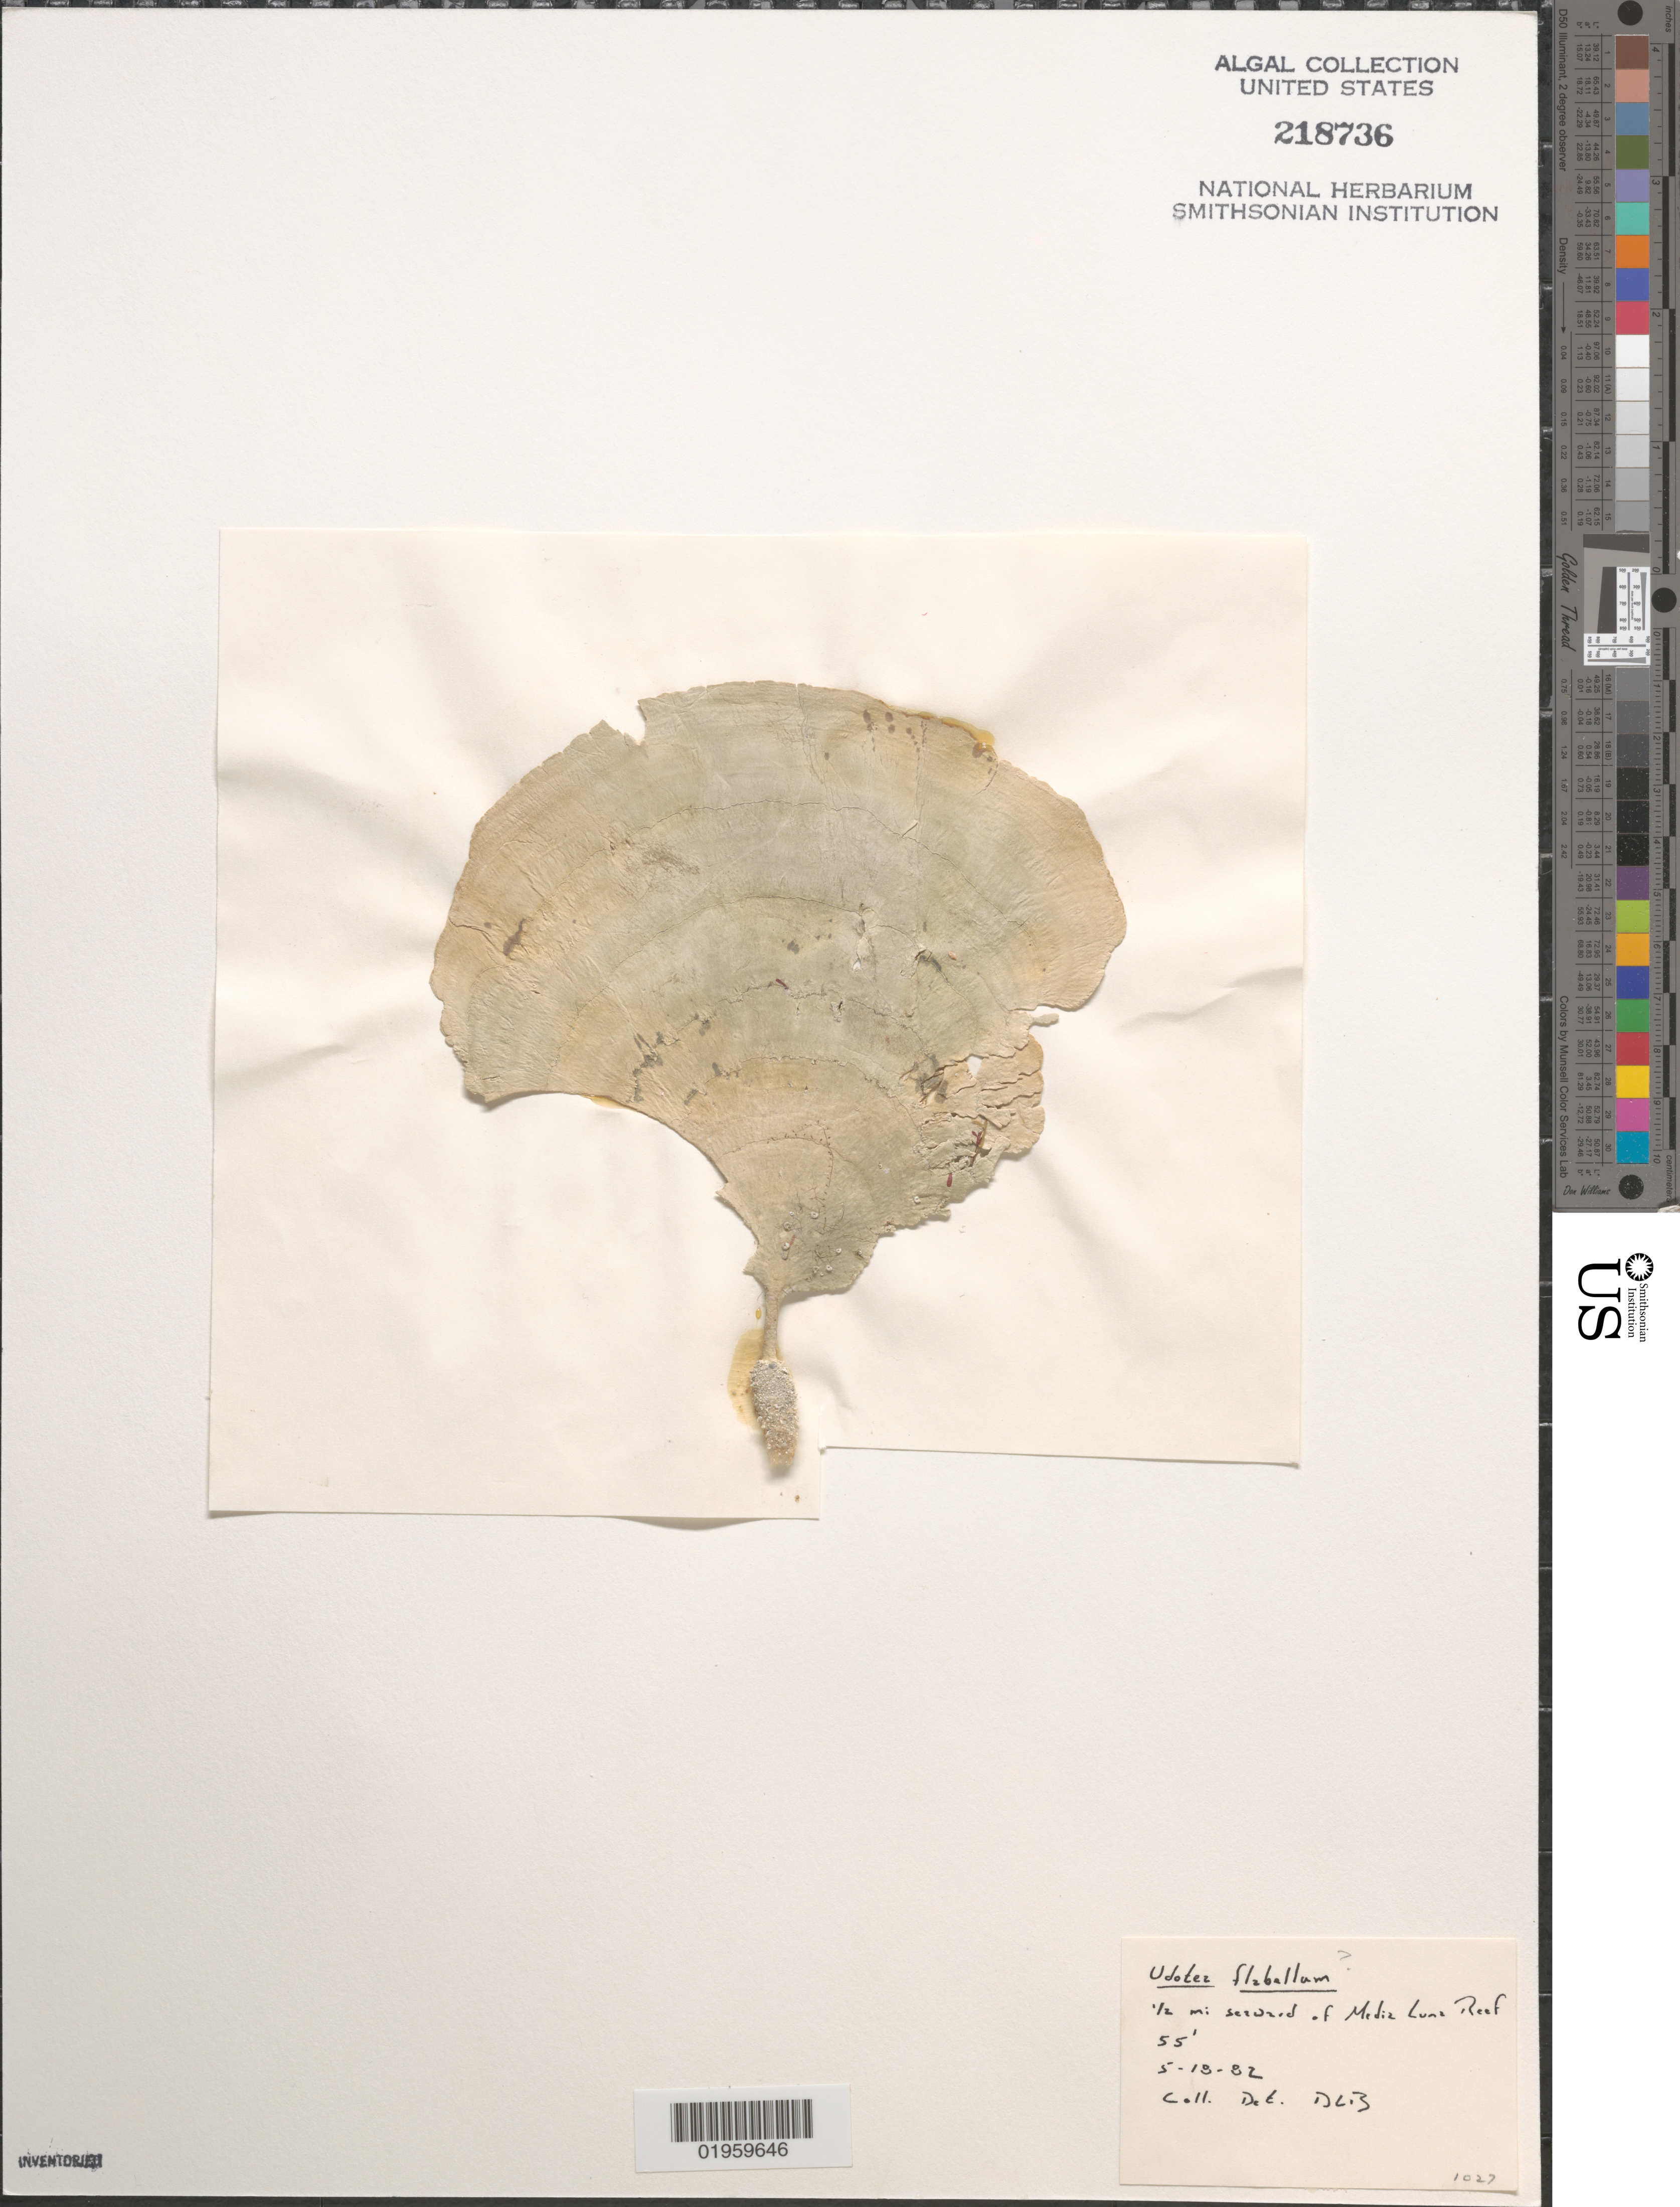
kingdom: Plantae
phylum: Chlorophyta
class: Ulvophyceae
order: Bryopsidales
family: Udoteaceae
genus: Udotea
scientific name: Udotea flabellum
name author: (J. Ellis & Sol.) M. Howe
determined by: Ballantine, D. L.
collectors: D.L. Ballantine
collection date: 1982-05-18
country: Puerto Rico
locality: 1/2 mi seaward of Media Luna Reef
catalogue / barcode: US 218736